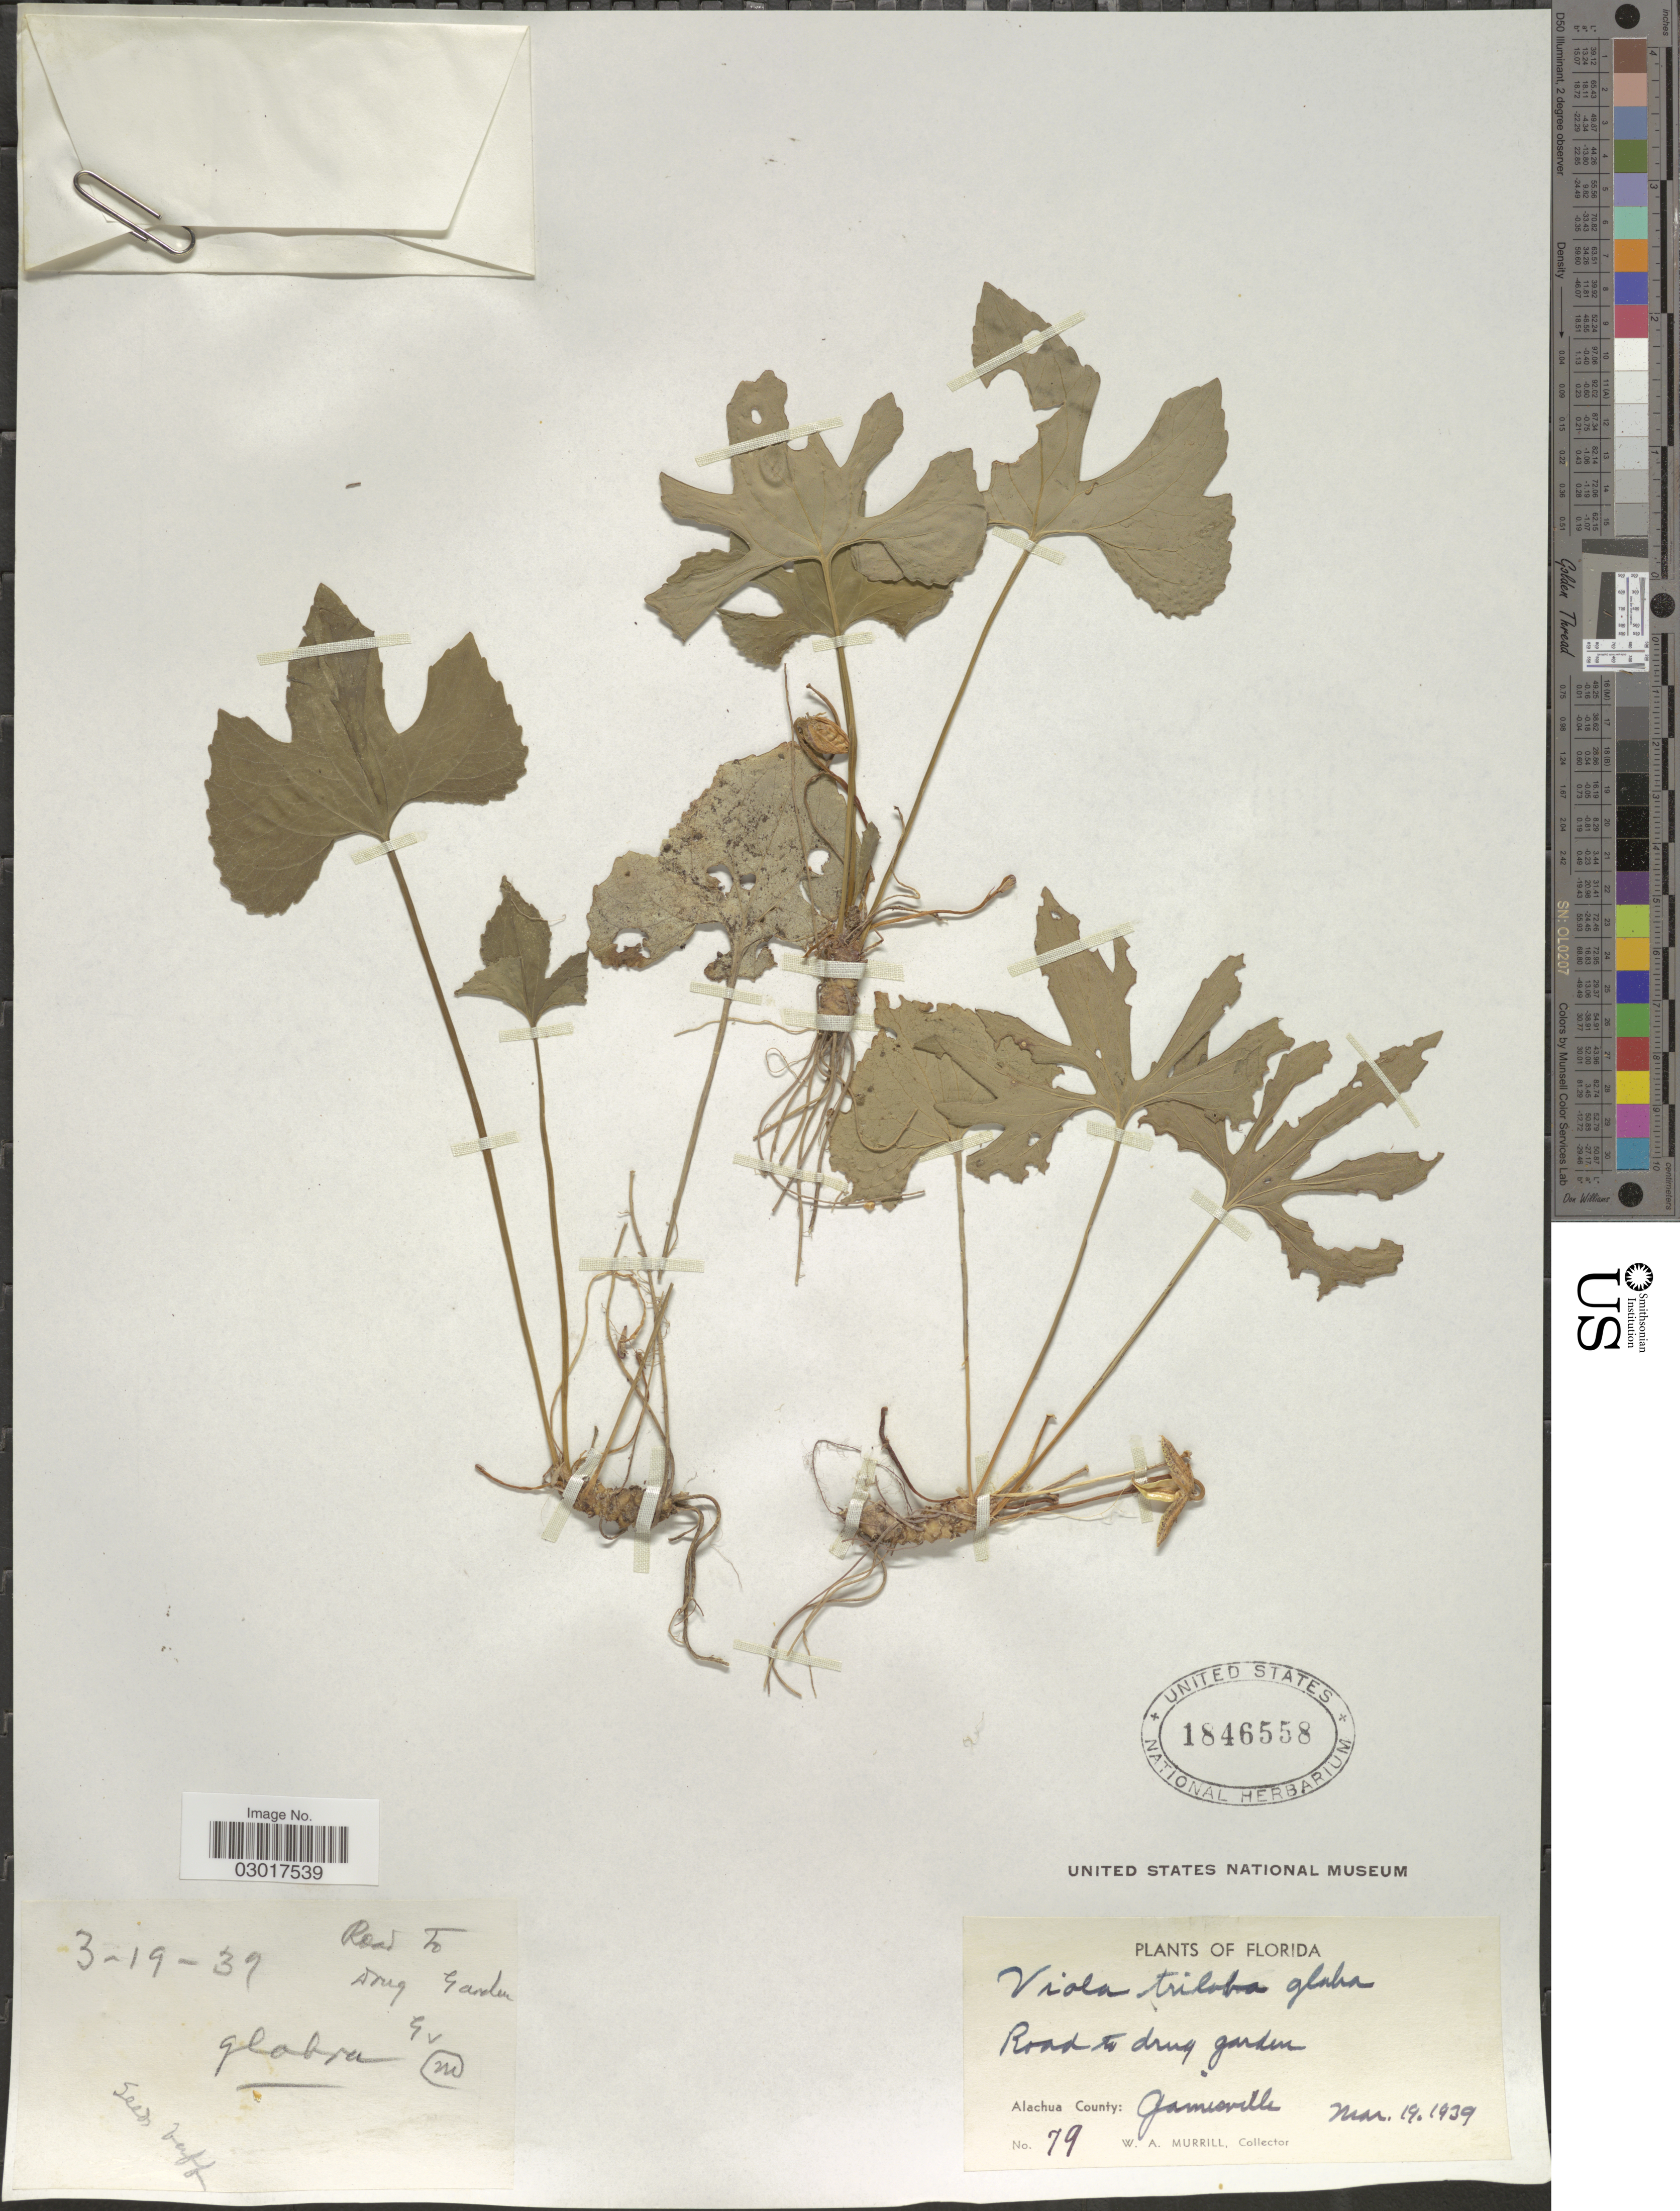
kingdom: Plantae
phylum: Tracheophyta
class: Magnoliopsida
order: Malpighiales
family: Violaceae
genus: Viola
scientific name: Viola triloba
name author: Schwein.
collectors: W. A. Murrill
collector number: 79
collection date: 1939-03-19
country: United States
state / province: Florida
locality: Road to drug garden. Alachua County: Gainesville.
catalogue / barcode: US 1846558